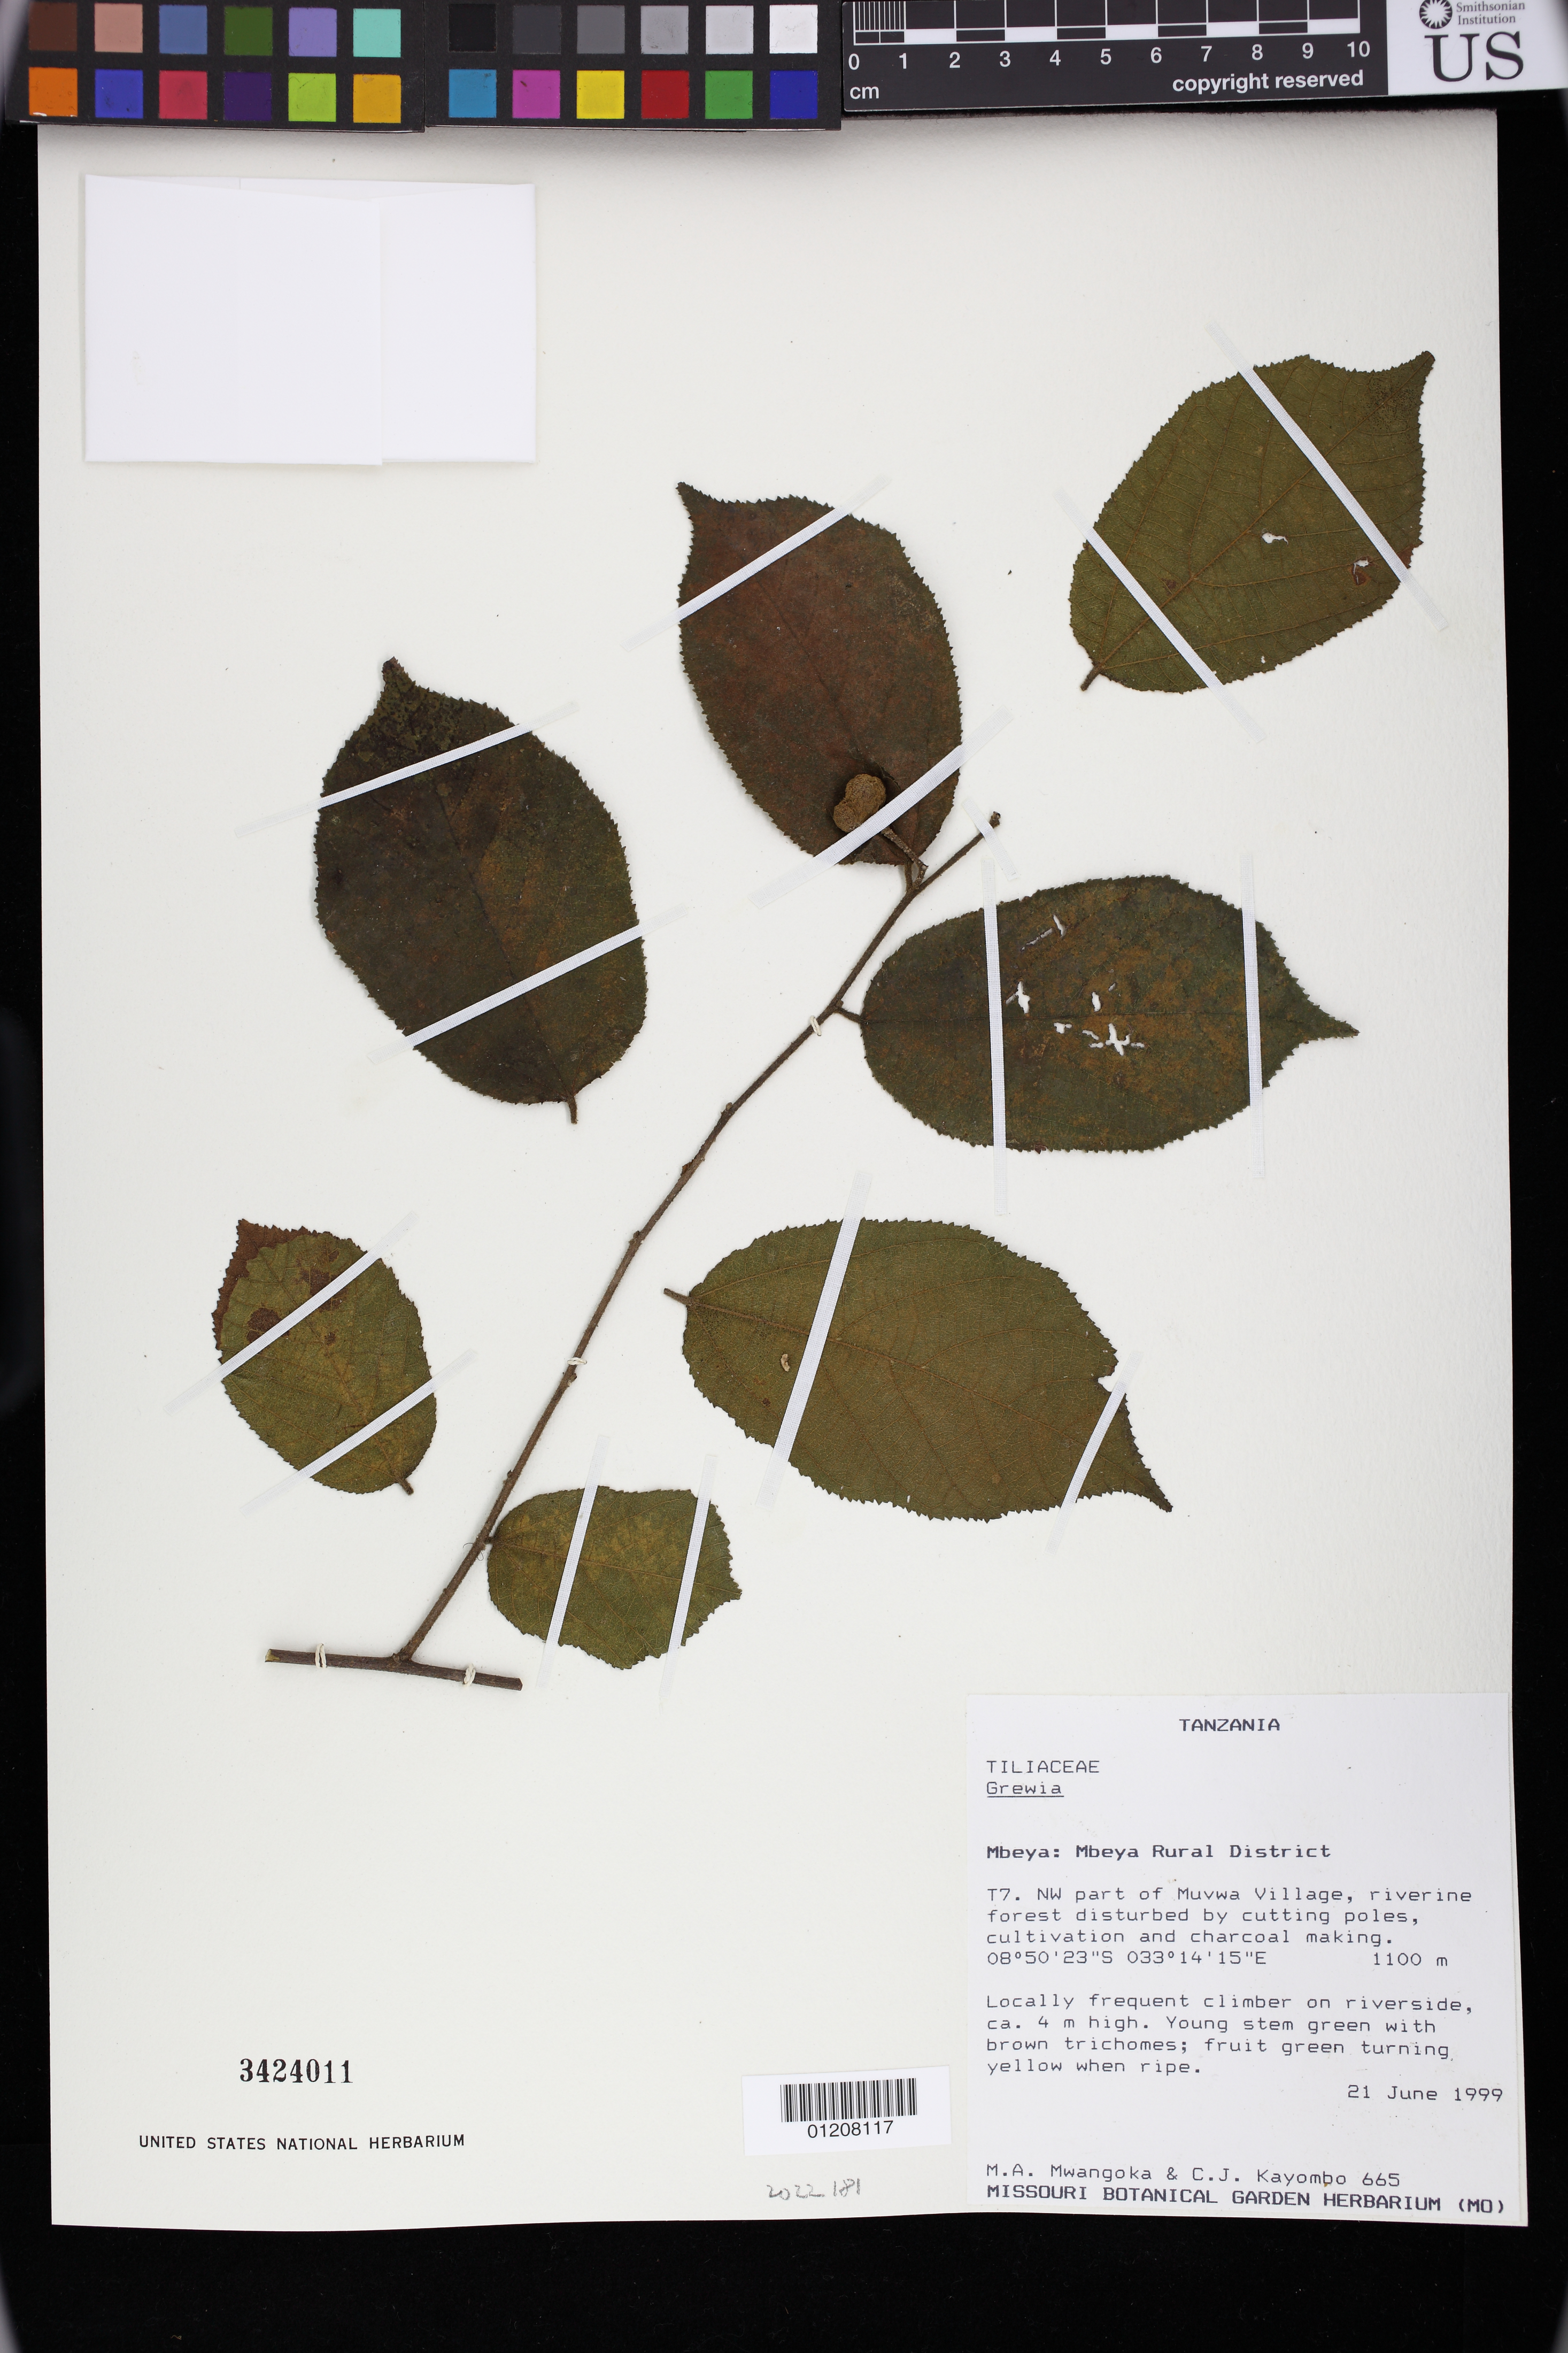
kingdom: Plantae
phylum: Tracheophyta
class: Magnoliopsida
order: Malvales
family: Malvaceae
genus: Grewia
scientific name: Grewia sp.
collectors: M. A. Mwangoka & C. J. Kayombo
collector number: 665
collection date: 1999-06-21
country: Tanzania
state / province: Mbeya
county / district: Mbeya Rural District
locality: T7, NW part of Muvwa Village.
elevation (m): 1100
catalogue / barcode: US 3424011